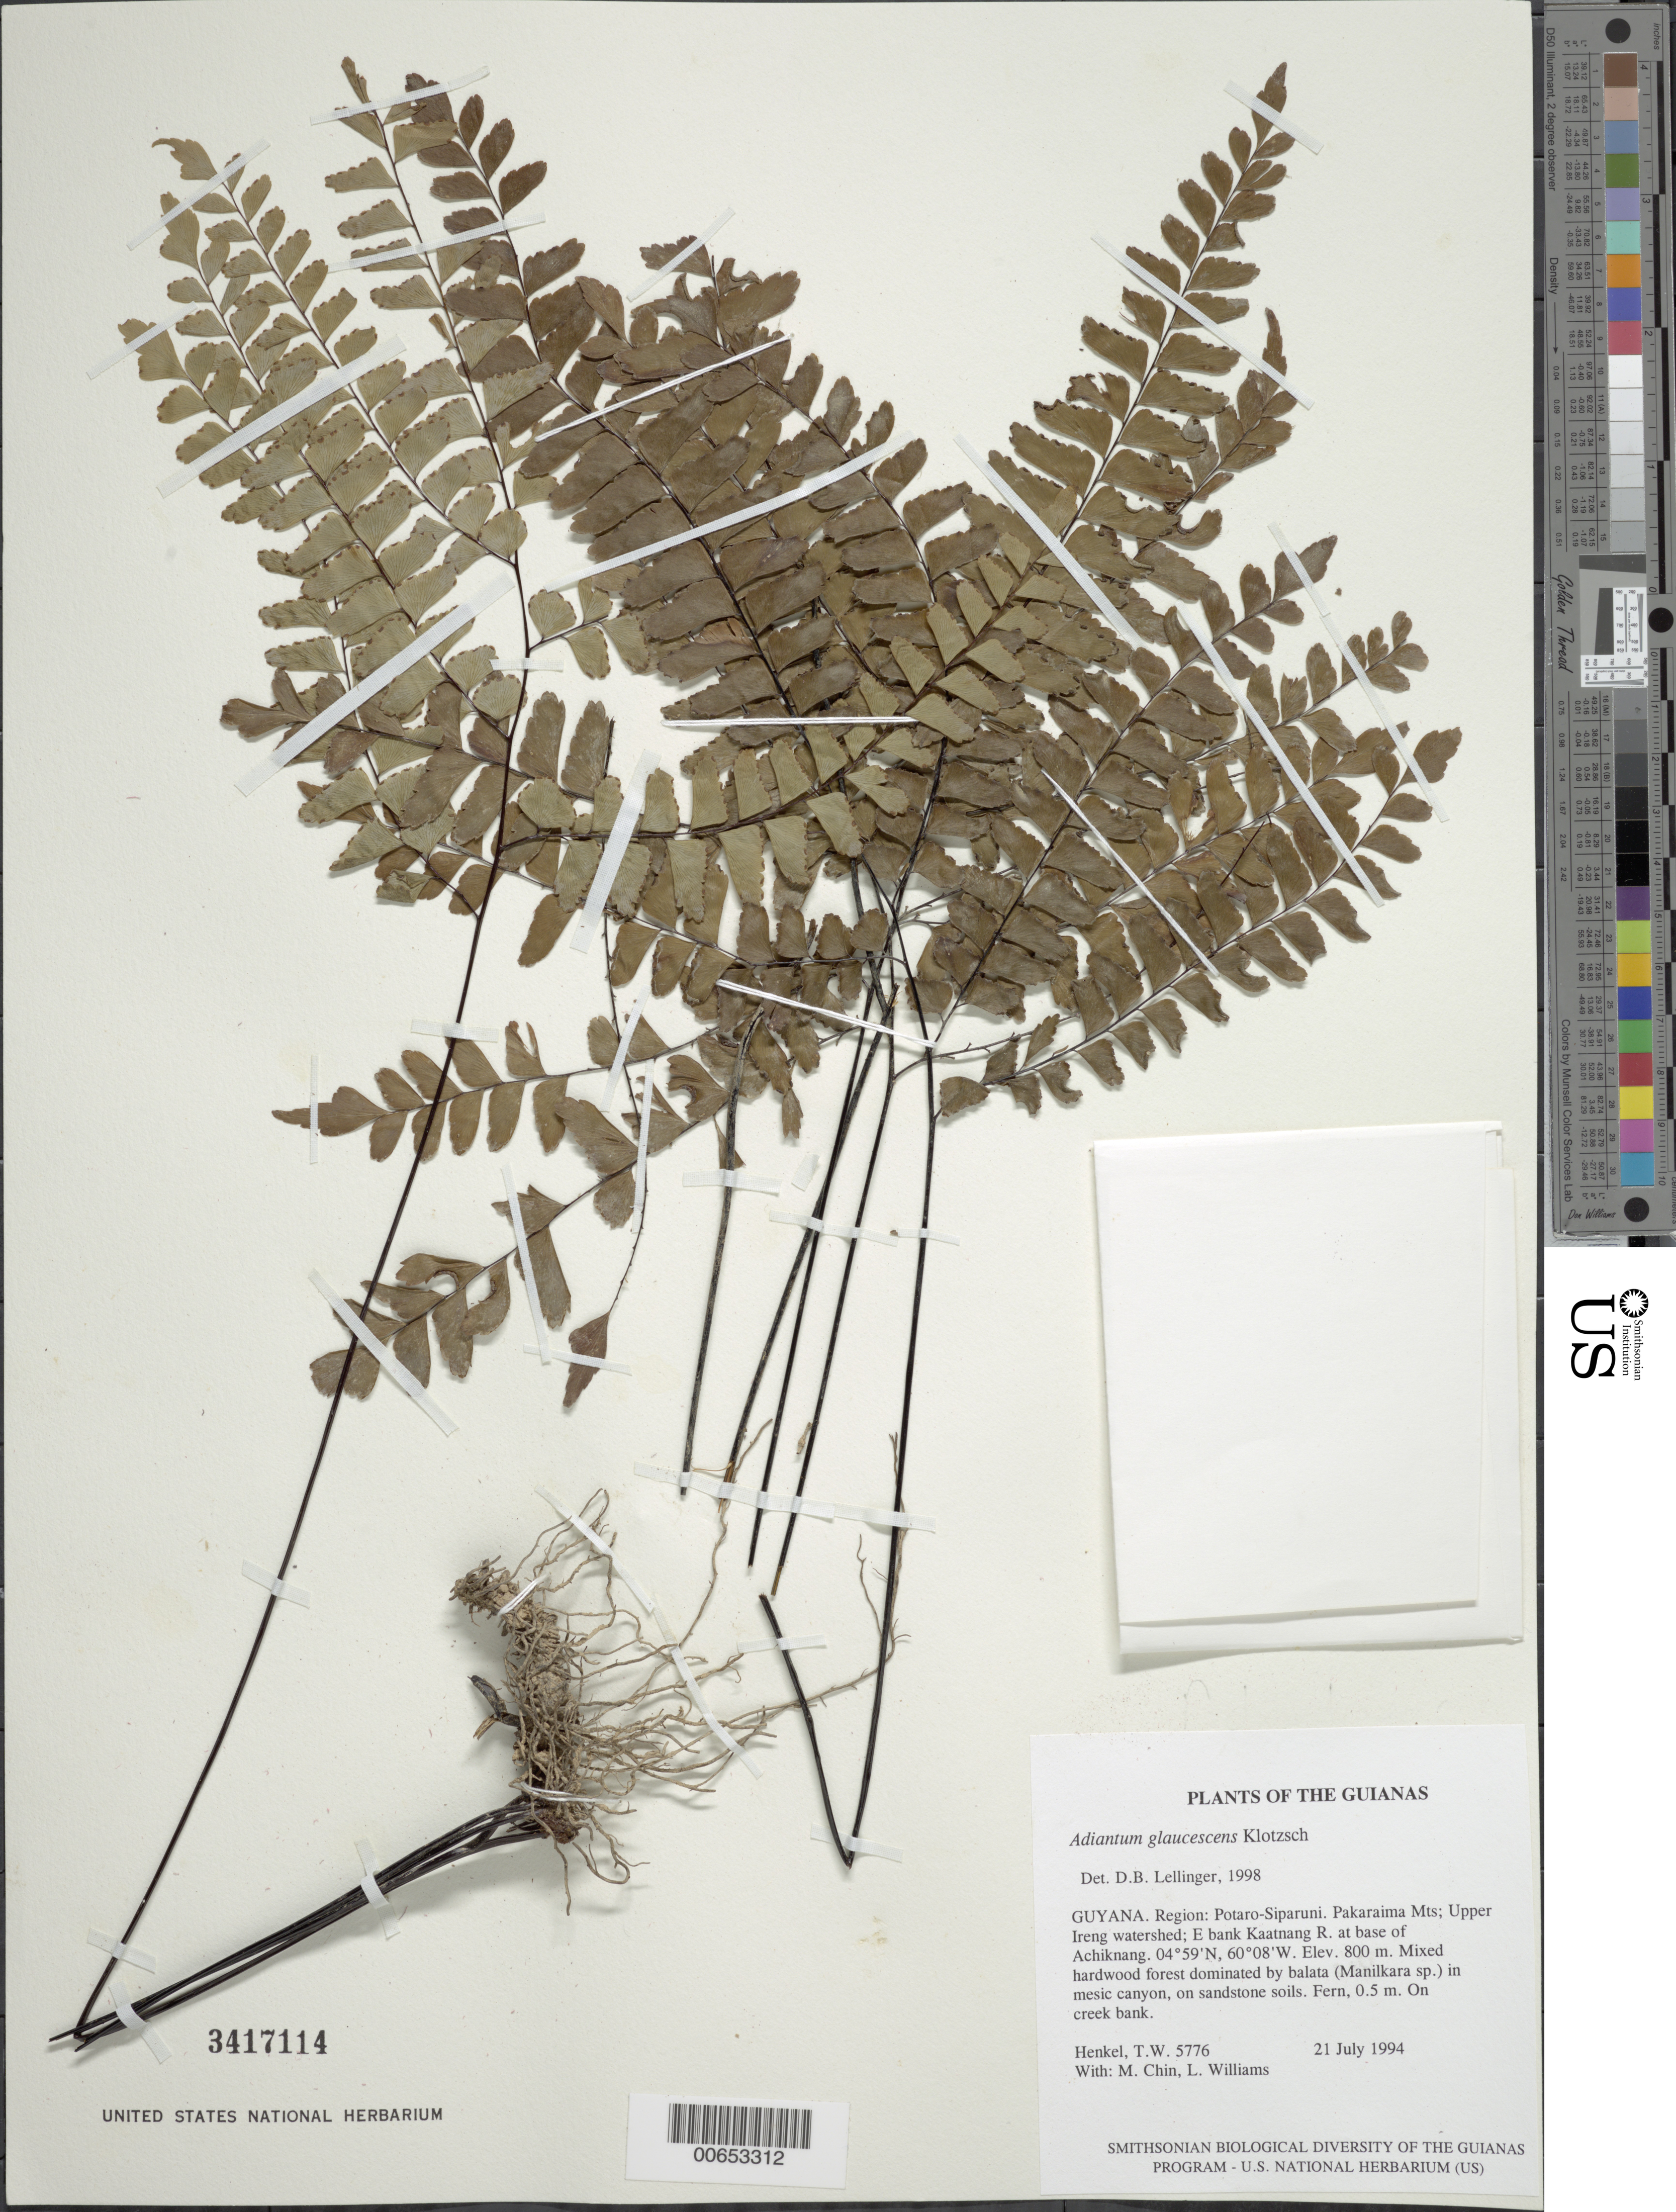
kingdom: Plantae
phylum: Tracheophyta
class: Polypodiopsida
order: Polypodiales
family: Pteridaceae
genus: Adiantum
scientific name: Adiantum glaucescens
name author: Klotzsch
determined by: Lellinger, David B., (BOT), Smithsonian Institution - National Museum of Natural History (UNITED STATES)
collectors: T. Henkel, M. Chin & L. Williams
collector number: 5776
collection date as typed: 21 July 1994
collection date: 1994-07-21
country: Guyana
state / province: Potaro-Siparuni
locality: Pakaraima Mts; Upper Ireng watershed; E bank Kaatnang R. at base of Achiknang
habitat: Mixed hardwood forest dominated by balata (Manilkara sp.) in mesic canyon, on sandstone soils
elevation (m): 800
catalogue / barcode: US 3417114